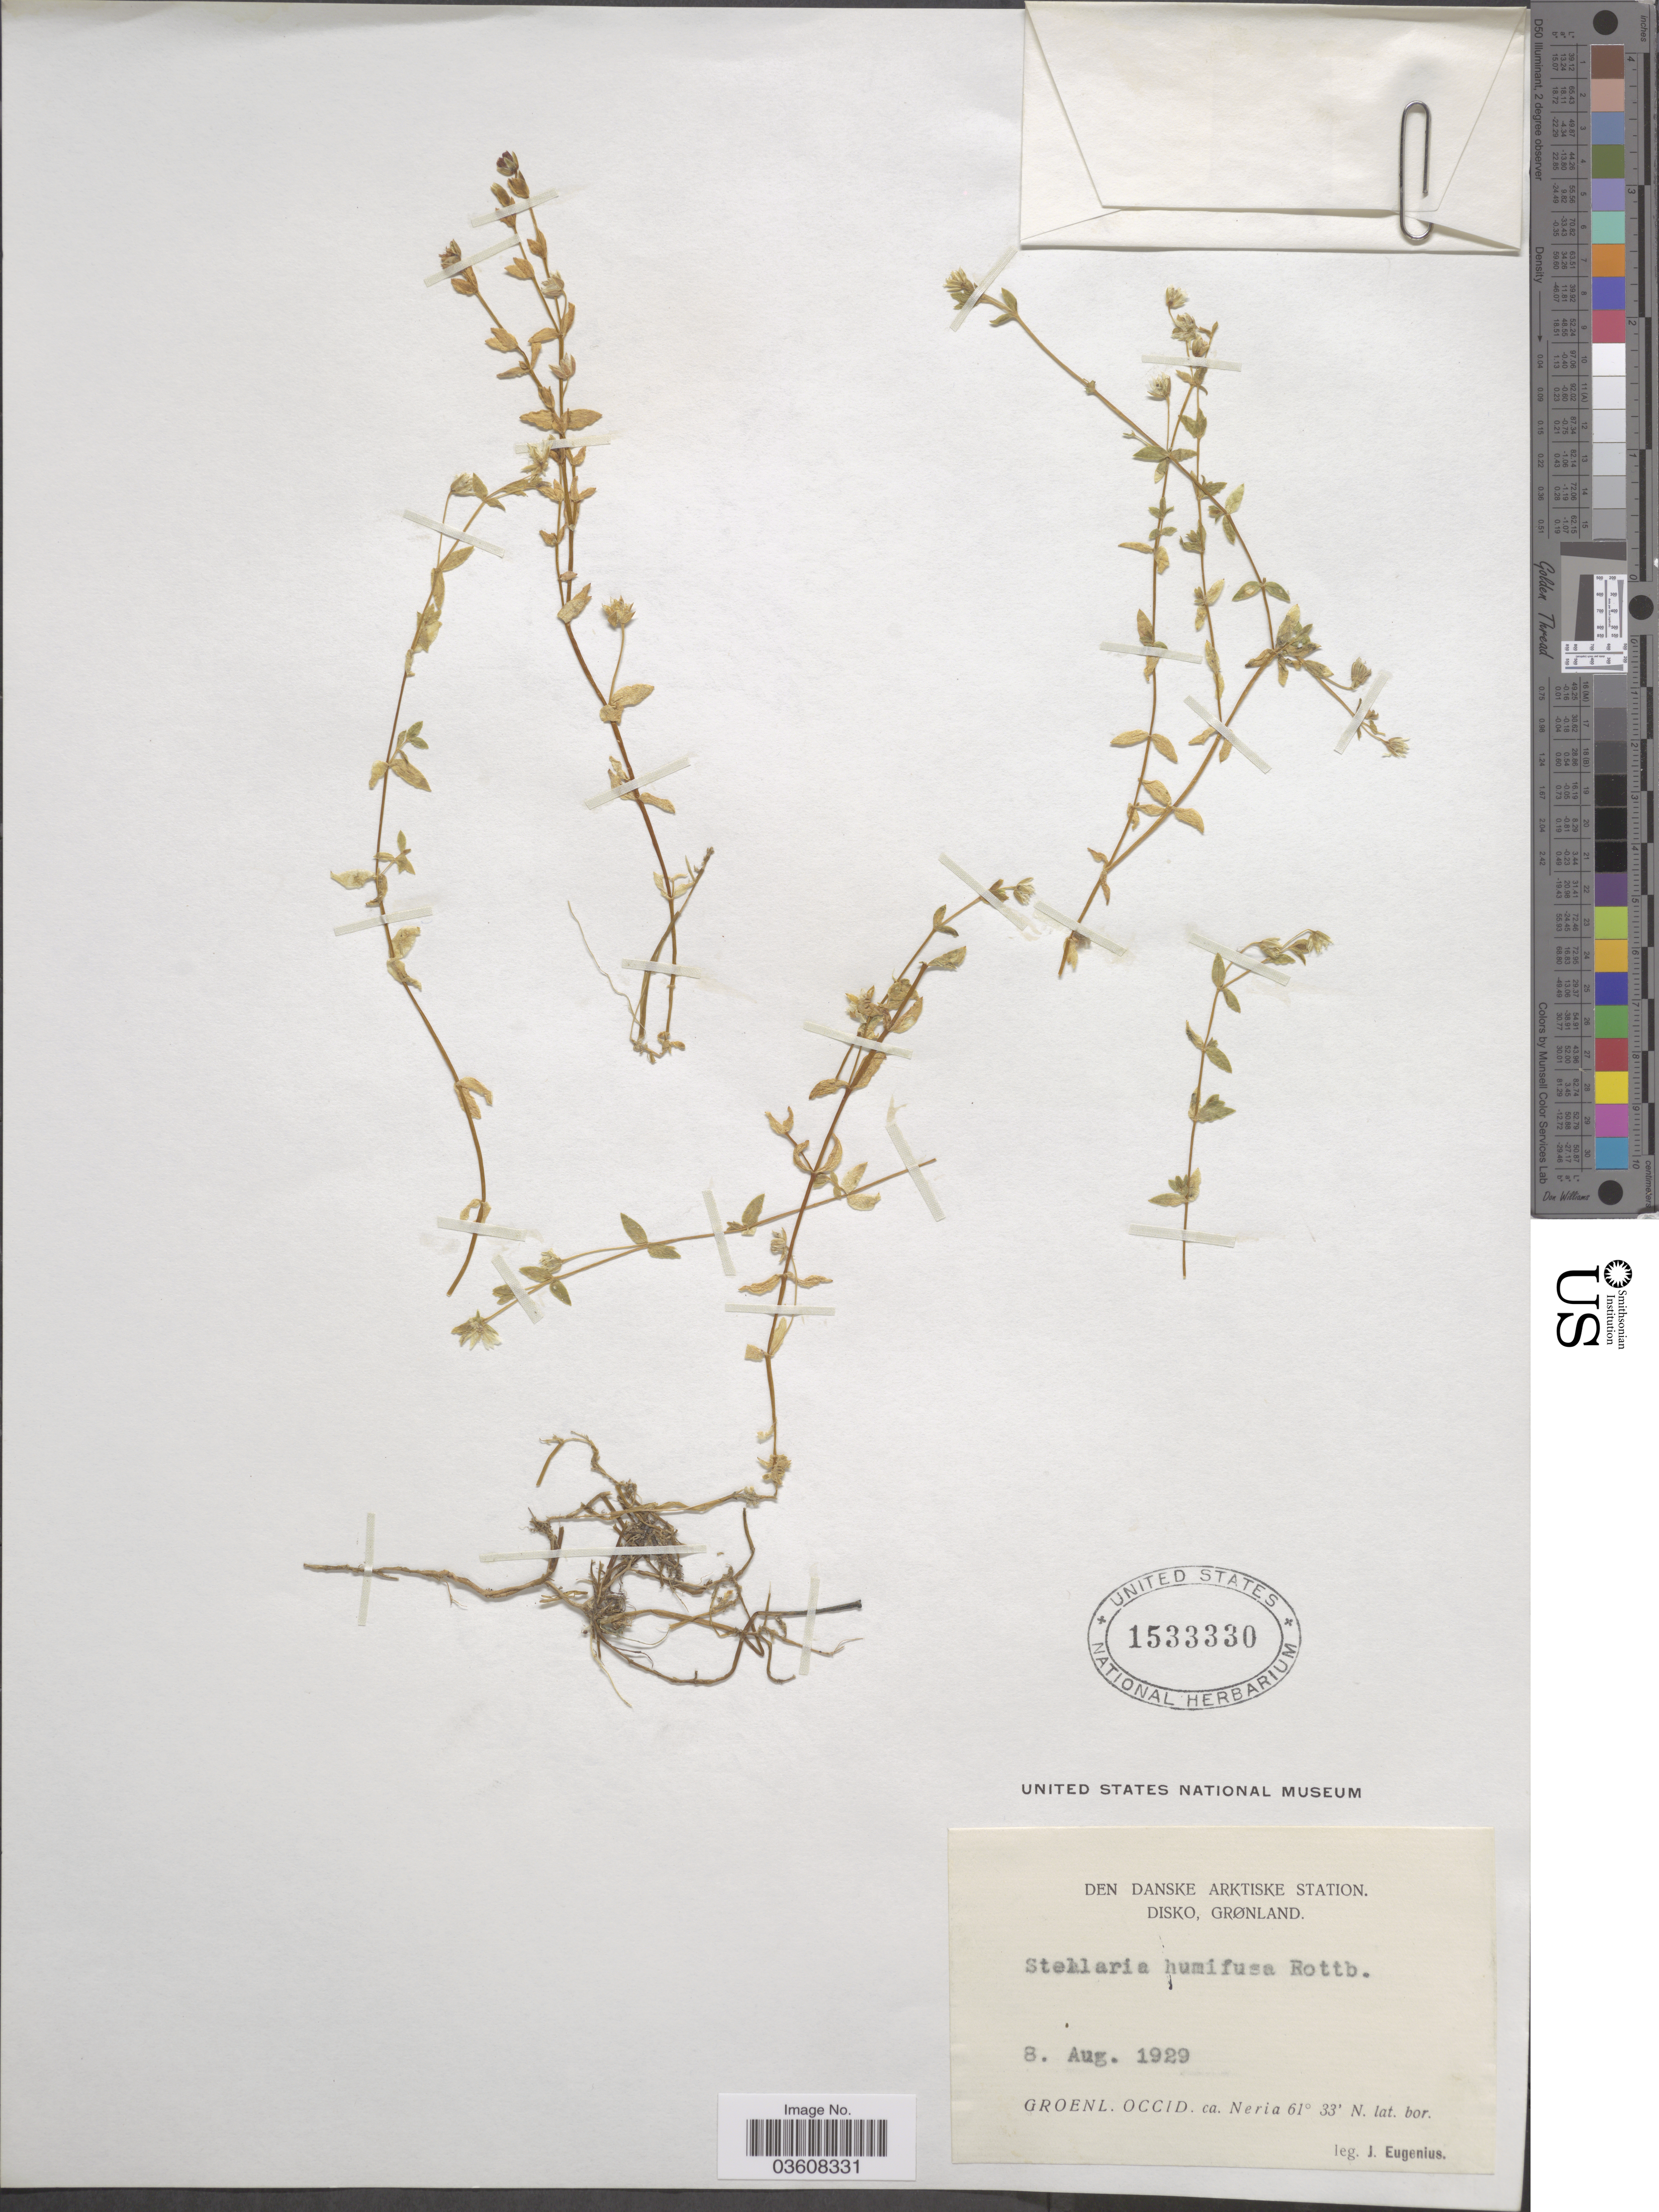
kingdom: Plantae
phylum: Tracheophyta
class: Magnoliopsida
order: Caryophyllales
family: Caryophyllaceae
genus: Stellaria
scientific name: Stellaria humifusa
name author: Rottb.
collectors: J. Eugenius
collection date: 1929-08-08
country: Greenland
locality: Den Danske Arktiske Station. Disko, Grønland. Groenl. Occid. Ca. Neria.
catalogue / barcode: US 1533330